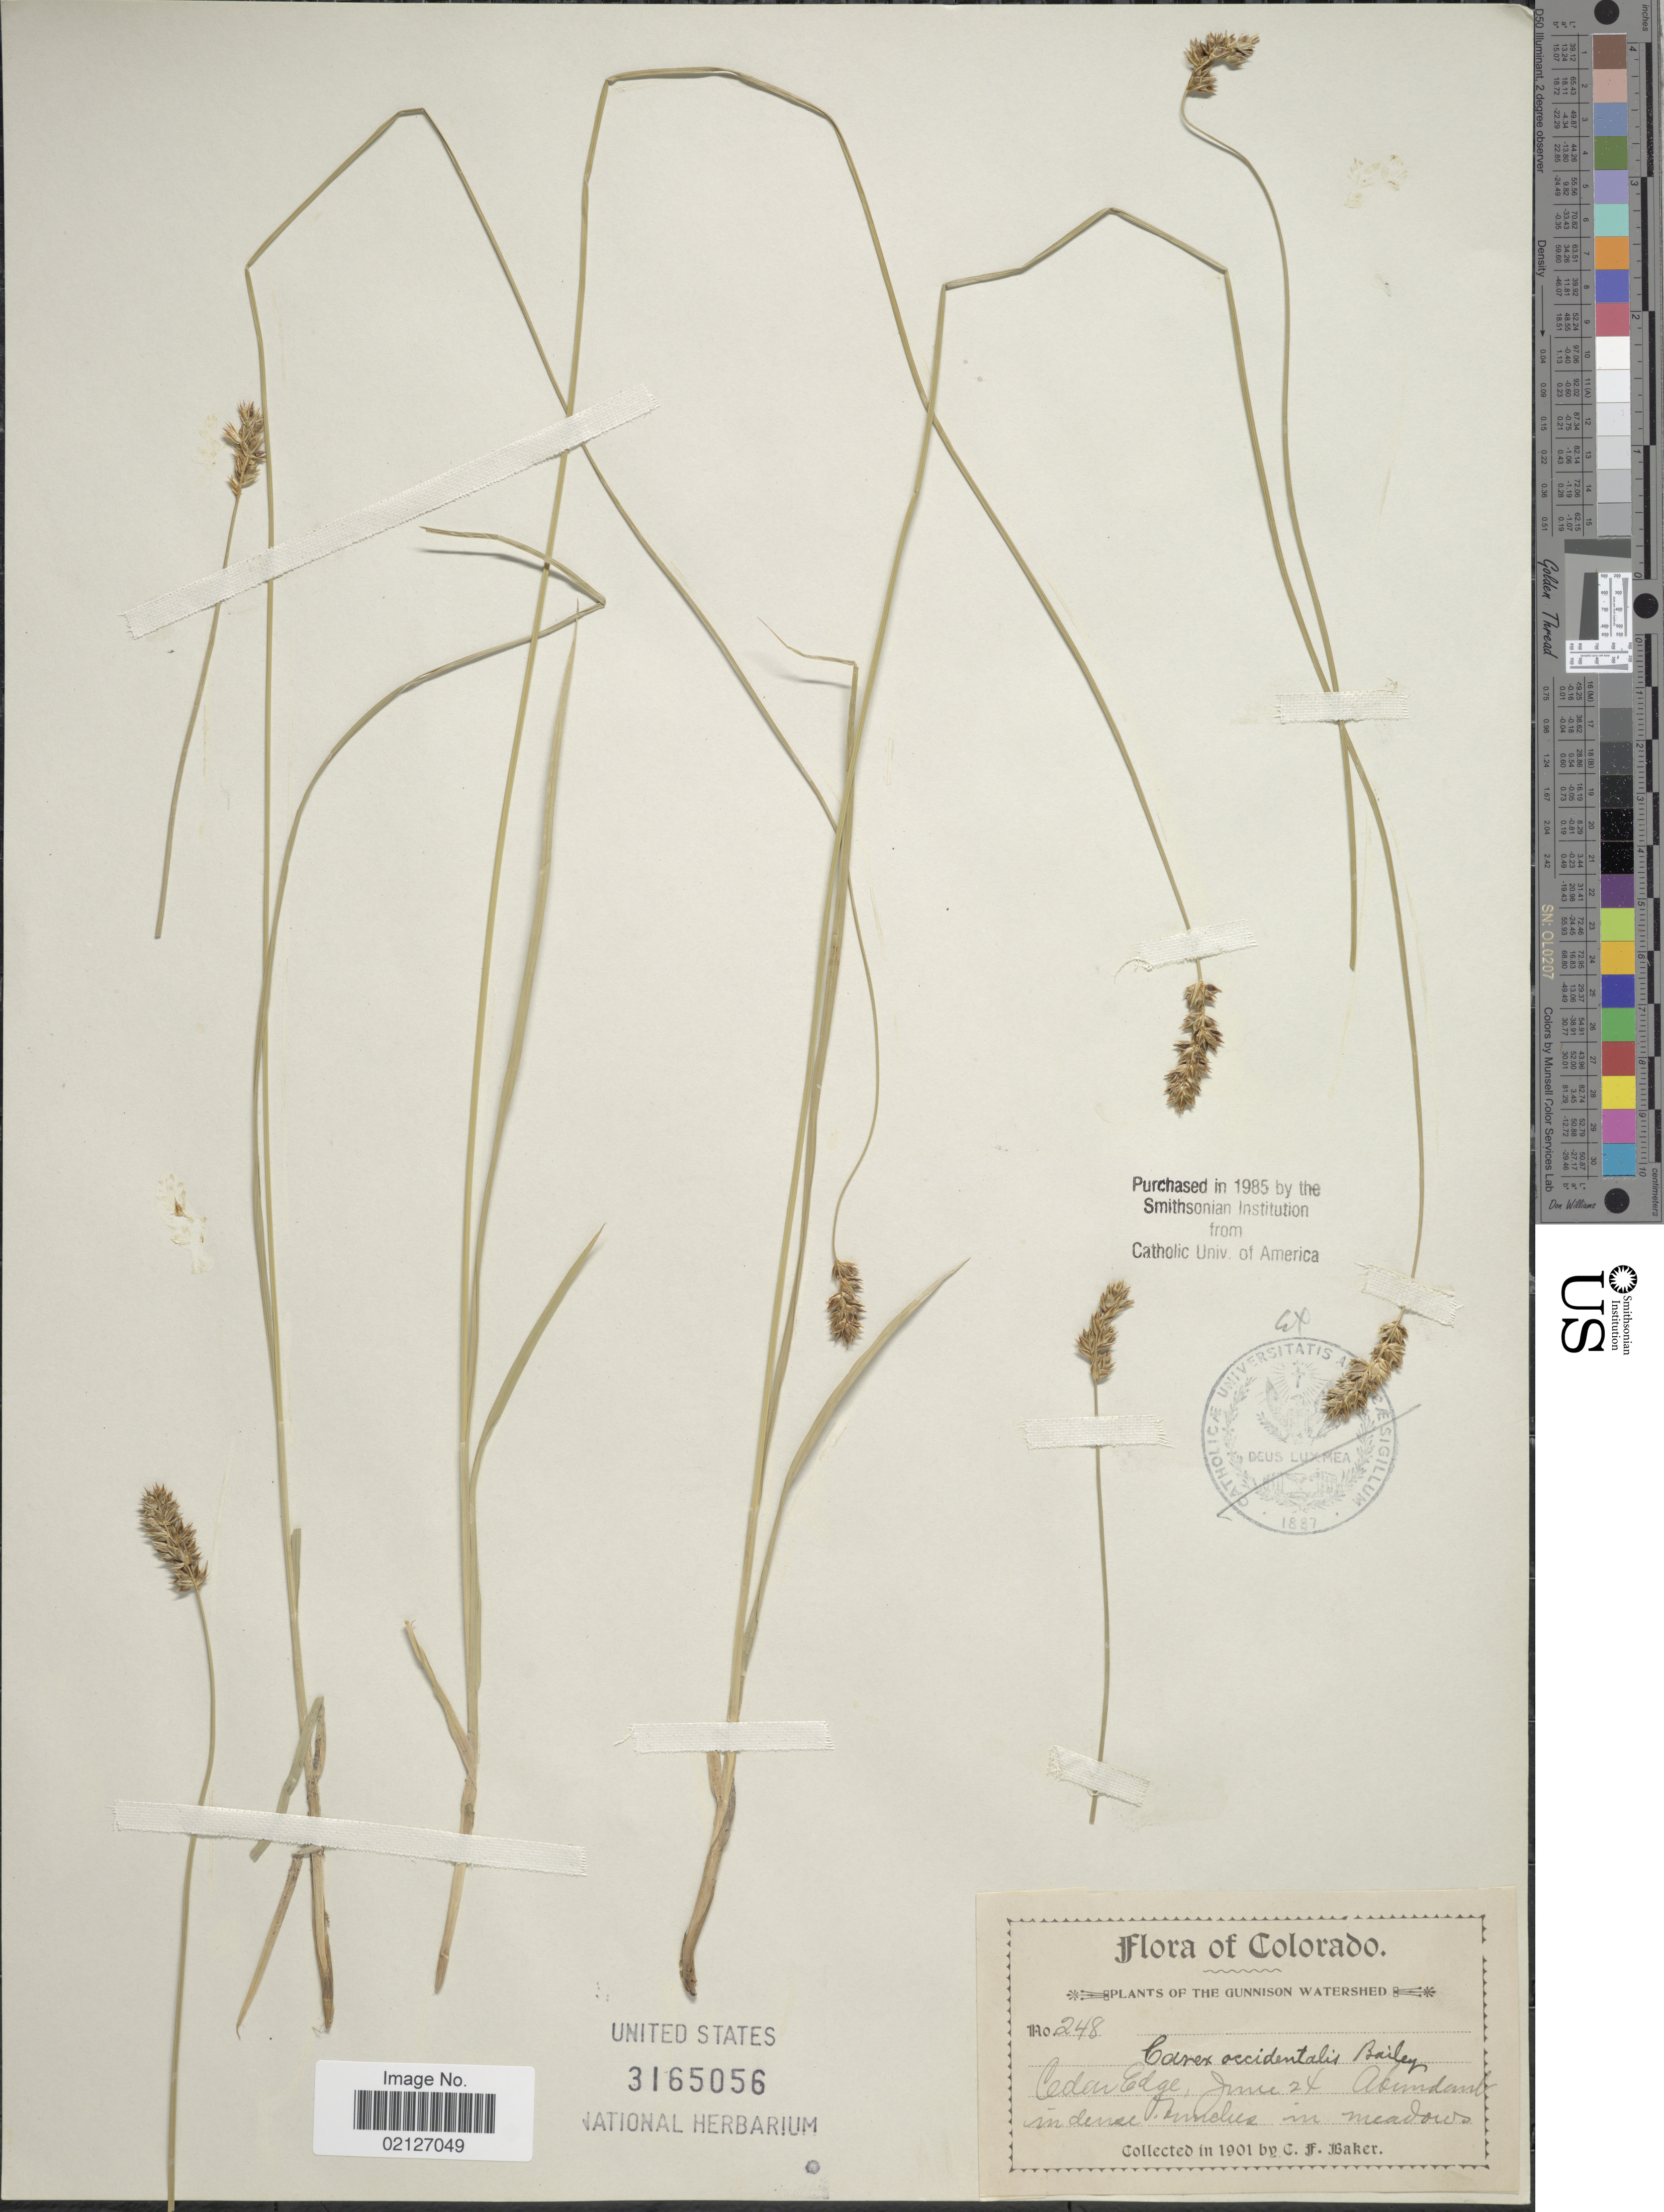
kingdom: Plantae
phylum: Tracheophyta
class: Liliopsida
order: Poales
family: Cyperaceae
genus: Carex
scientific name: Carex occidentalis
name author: L.H. Bailey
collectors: C. F. Baker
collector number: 248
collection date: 1901-06-24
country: United States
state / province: Colorado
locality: Gunnison Watershed. Cedar Edge. Abundant in dense bunches in meadows.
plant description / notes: Corrected "Abundant in dense Finches in meadows, Gunnison Watershed" to "Gunnison Watershed. Cedar Edge. Abundant in dense bunches in meadows."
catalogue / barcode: US 3165056